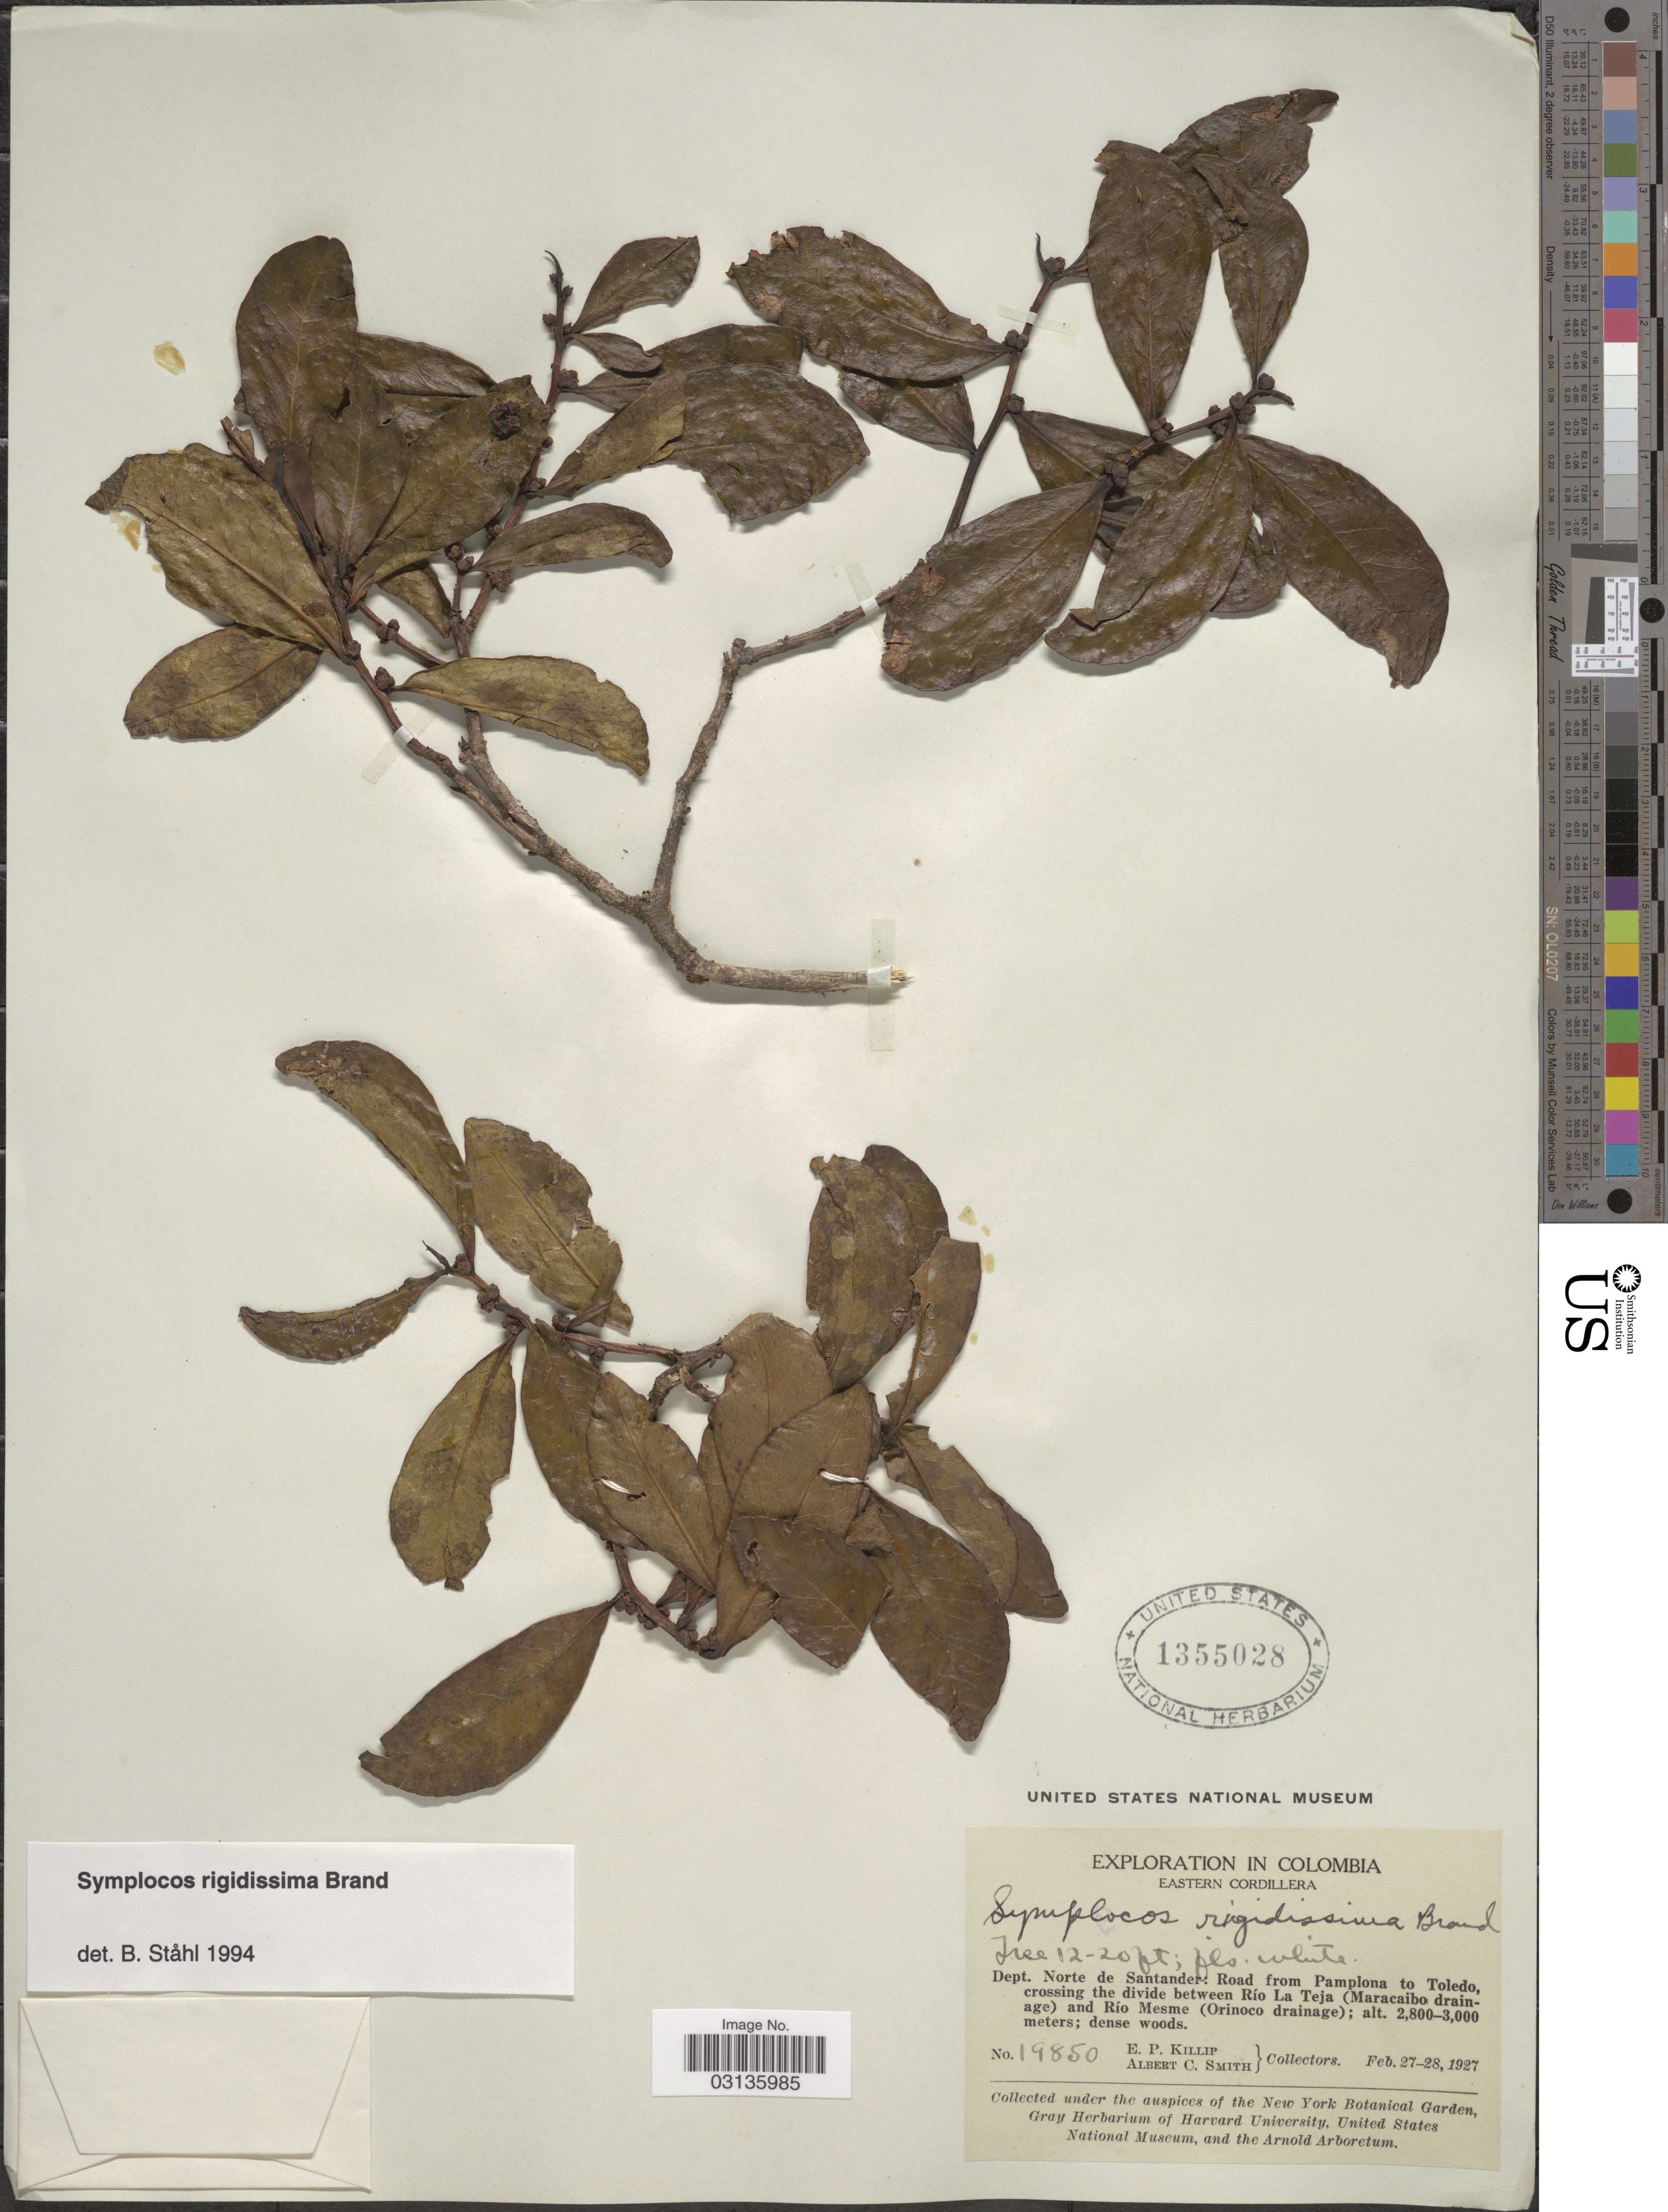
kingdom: Plantae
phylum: Tracheophyta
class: Magnoliopsida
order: Ericales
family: Symplocaceae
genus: Symplocos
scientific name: Symplocos rigidissima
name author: Brand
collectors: E. P. Killip & A. C. Smith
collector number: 19850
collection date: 1927-02-27/1927-02-28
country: Colombia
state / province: Norte de Santander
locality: Eastern Cordillera. Dept. Norte de Santander: Road from Pamplona to Toledo, crossing the divide between Río La Teja (Maracaibo drainage) and Río Mesme (Orinoco drainage).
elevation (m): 2800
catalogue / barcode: US 1355028